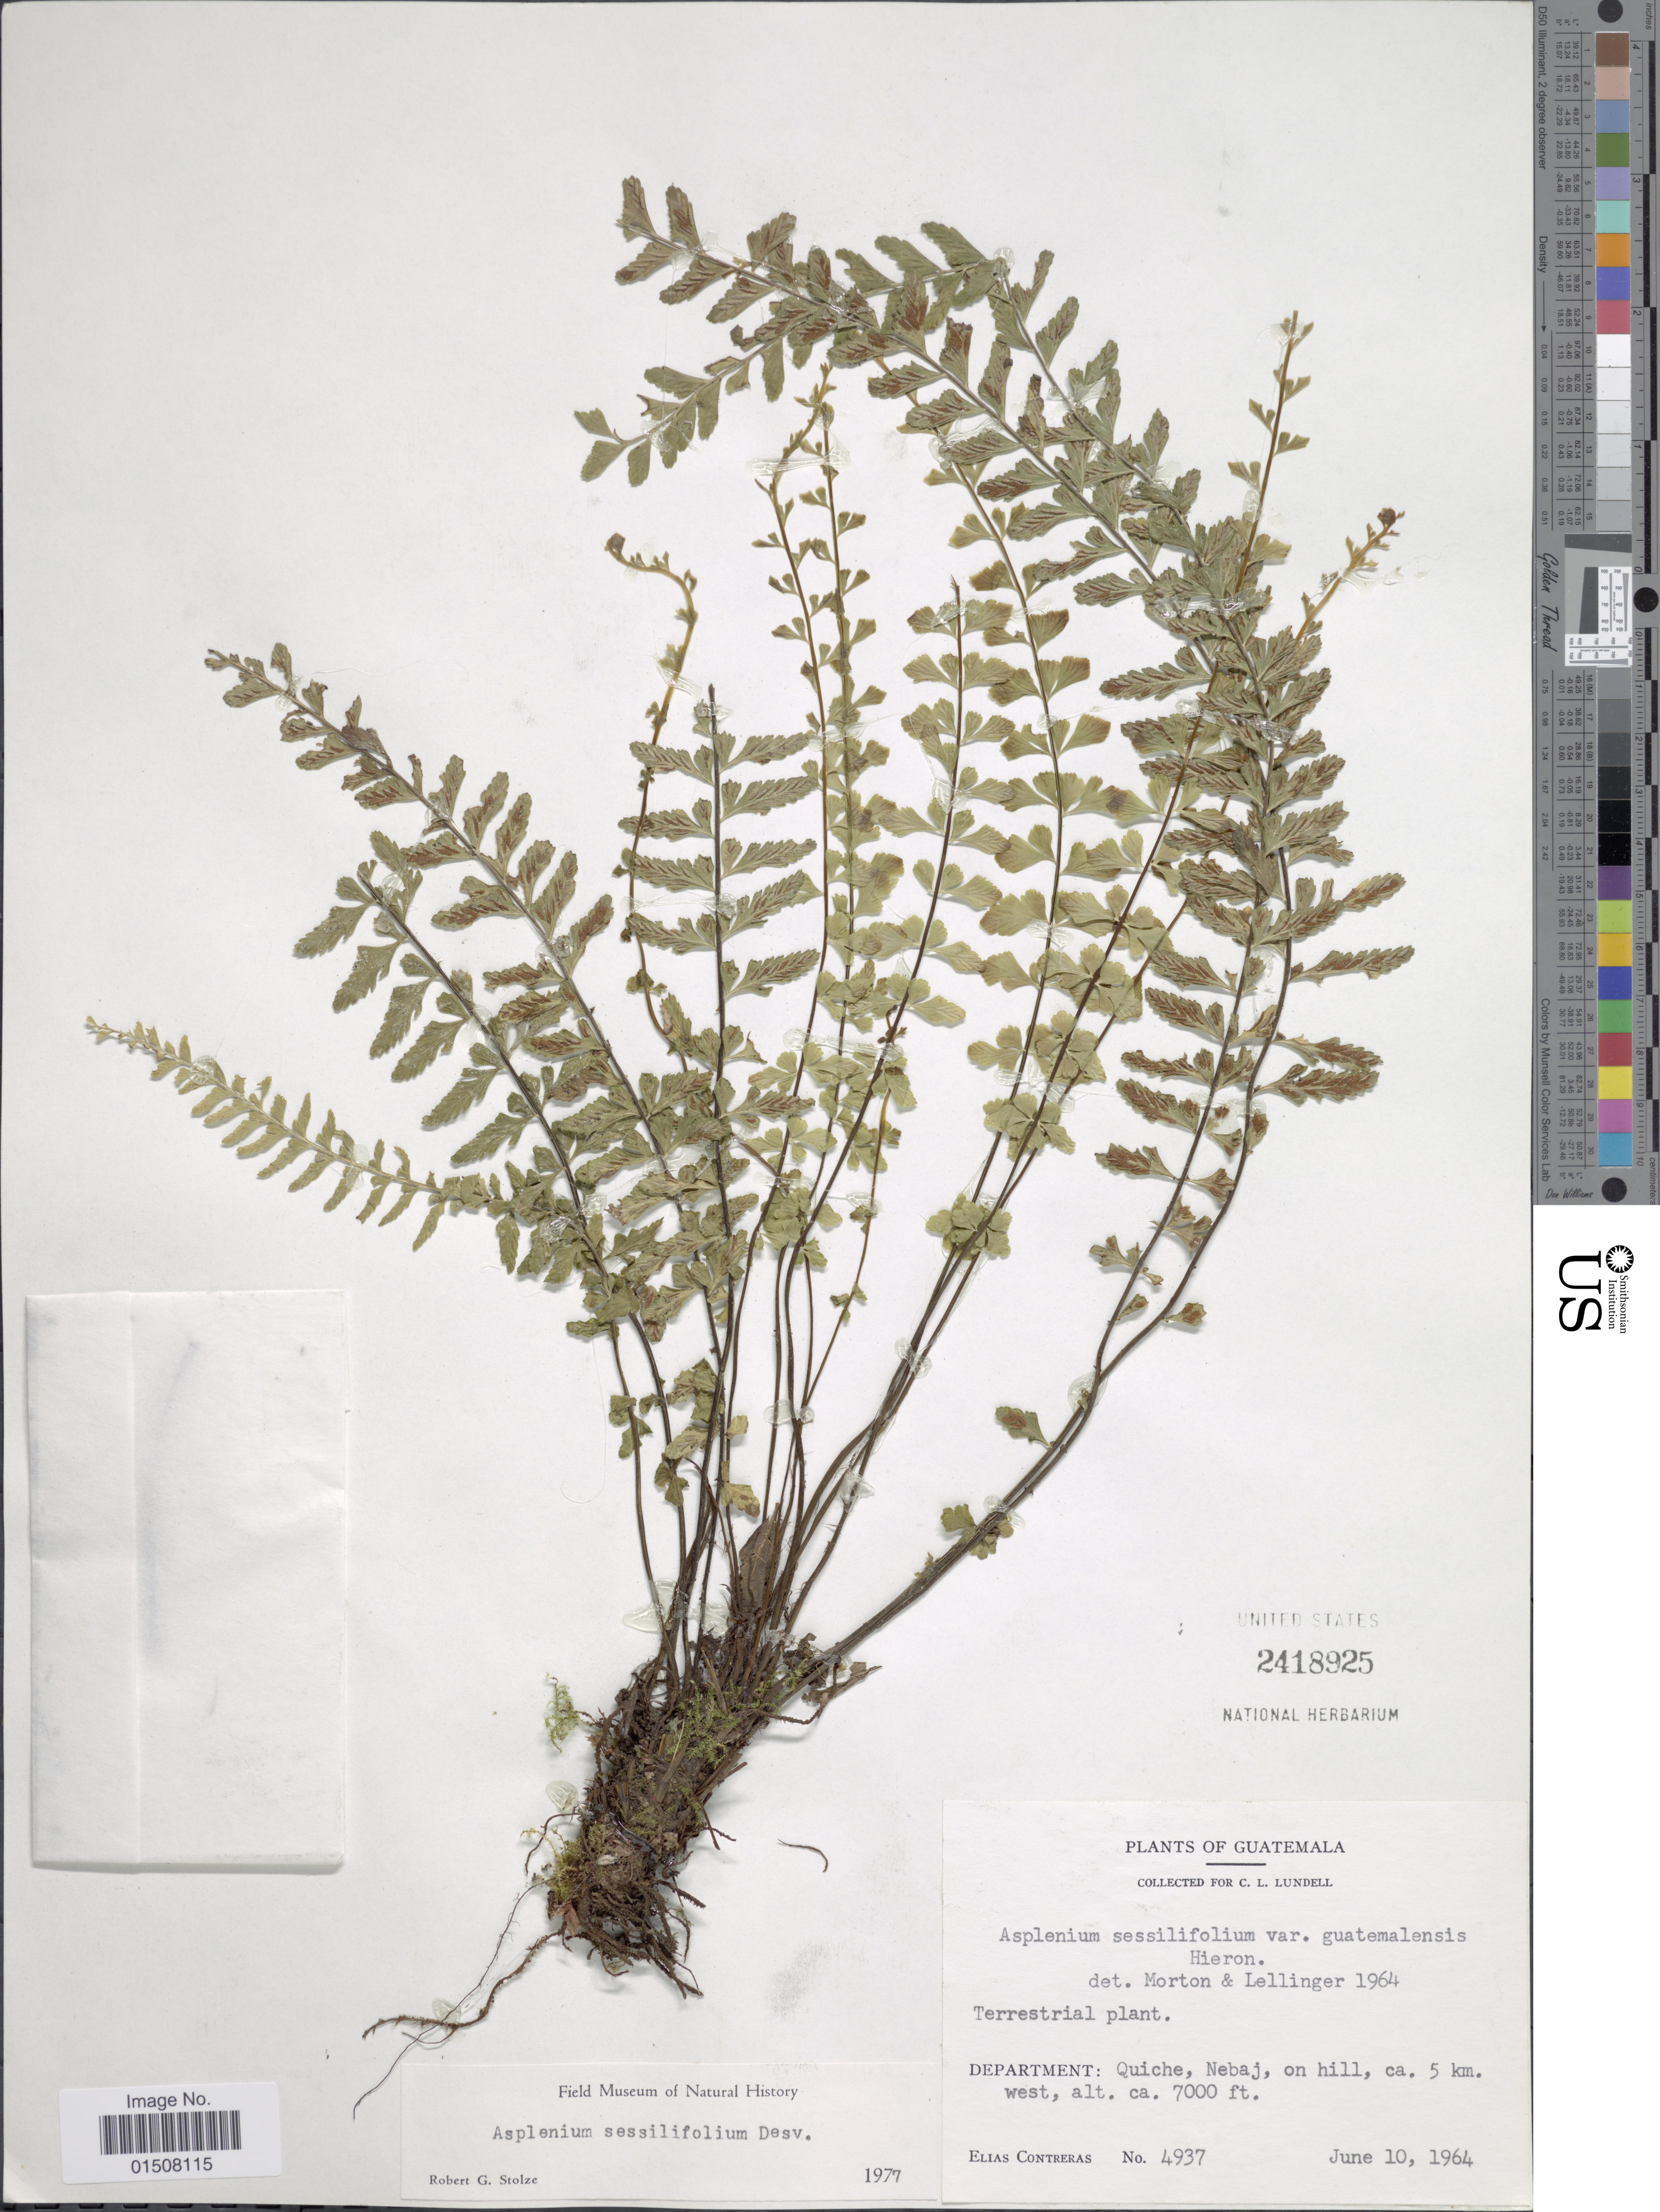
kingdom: Plantae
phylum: Tracheophyta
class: Polypodiopsida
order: Polypodiales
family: Aspleniaceae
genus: Asplenium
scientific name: Asplenium sessilifolium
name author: Desv.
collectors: E. Contreras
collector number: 4937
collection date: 1964-06-10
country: Guatemala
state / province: El Quiché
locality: Department:Quiche, Nebaj, on hill, ca. 5 km. west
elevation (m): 2134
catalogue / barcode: US 2418925